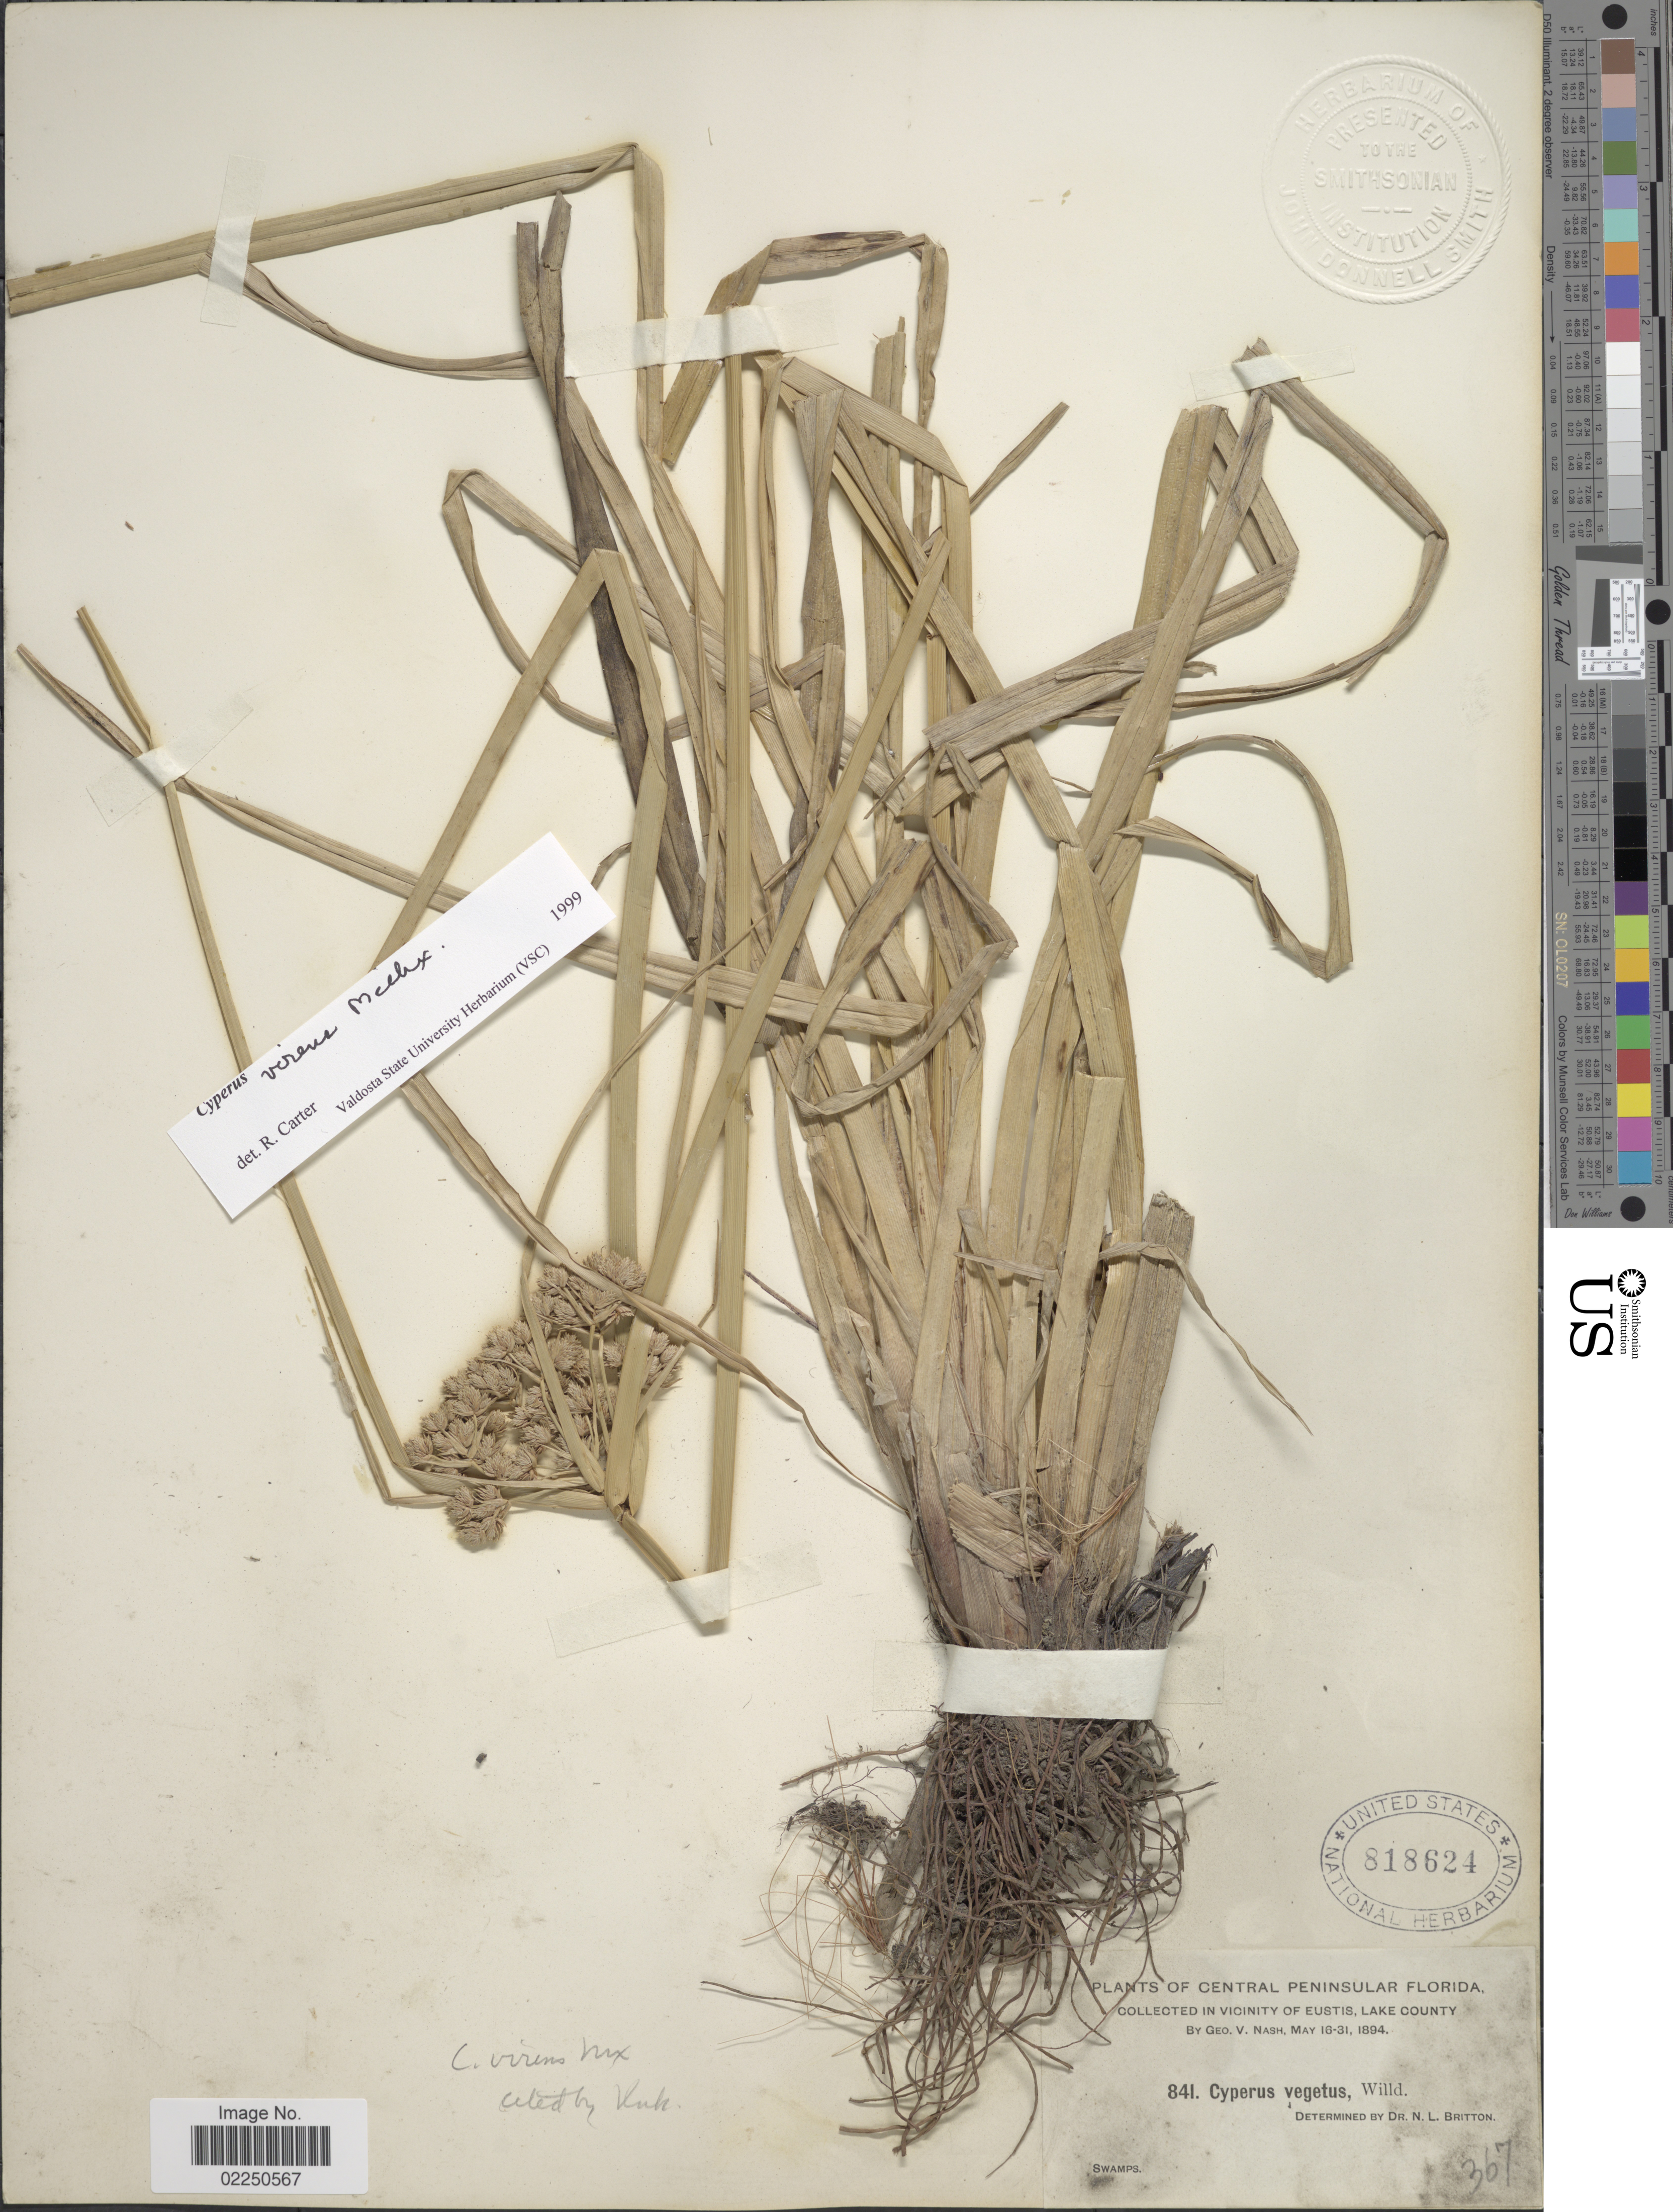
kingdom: Plantae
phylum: Tracheophyta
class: Liliopsida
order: Poales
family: Cyperaceae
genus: Cyperus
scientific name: Cyperus virens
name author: Michx.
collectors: G. V. Nash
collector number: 841/367?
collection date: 1894-05-16/1894-05-31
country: United States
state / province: Florida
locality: Central Peninsular Florida. Vicinity of Austis, Lake County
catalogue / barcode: US 818624